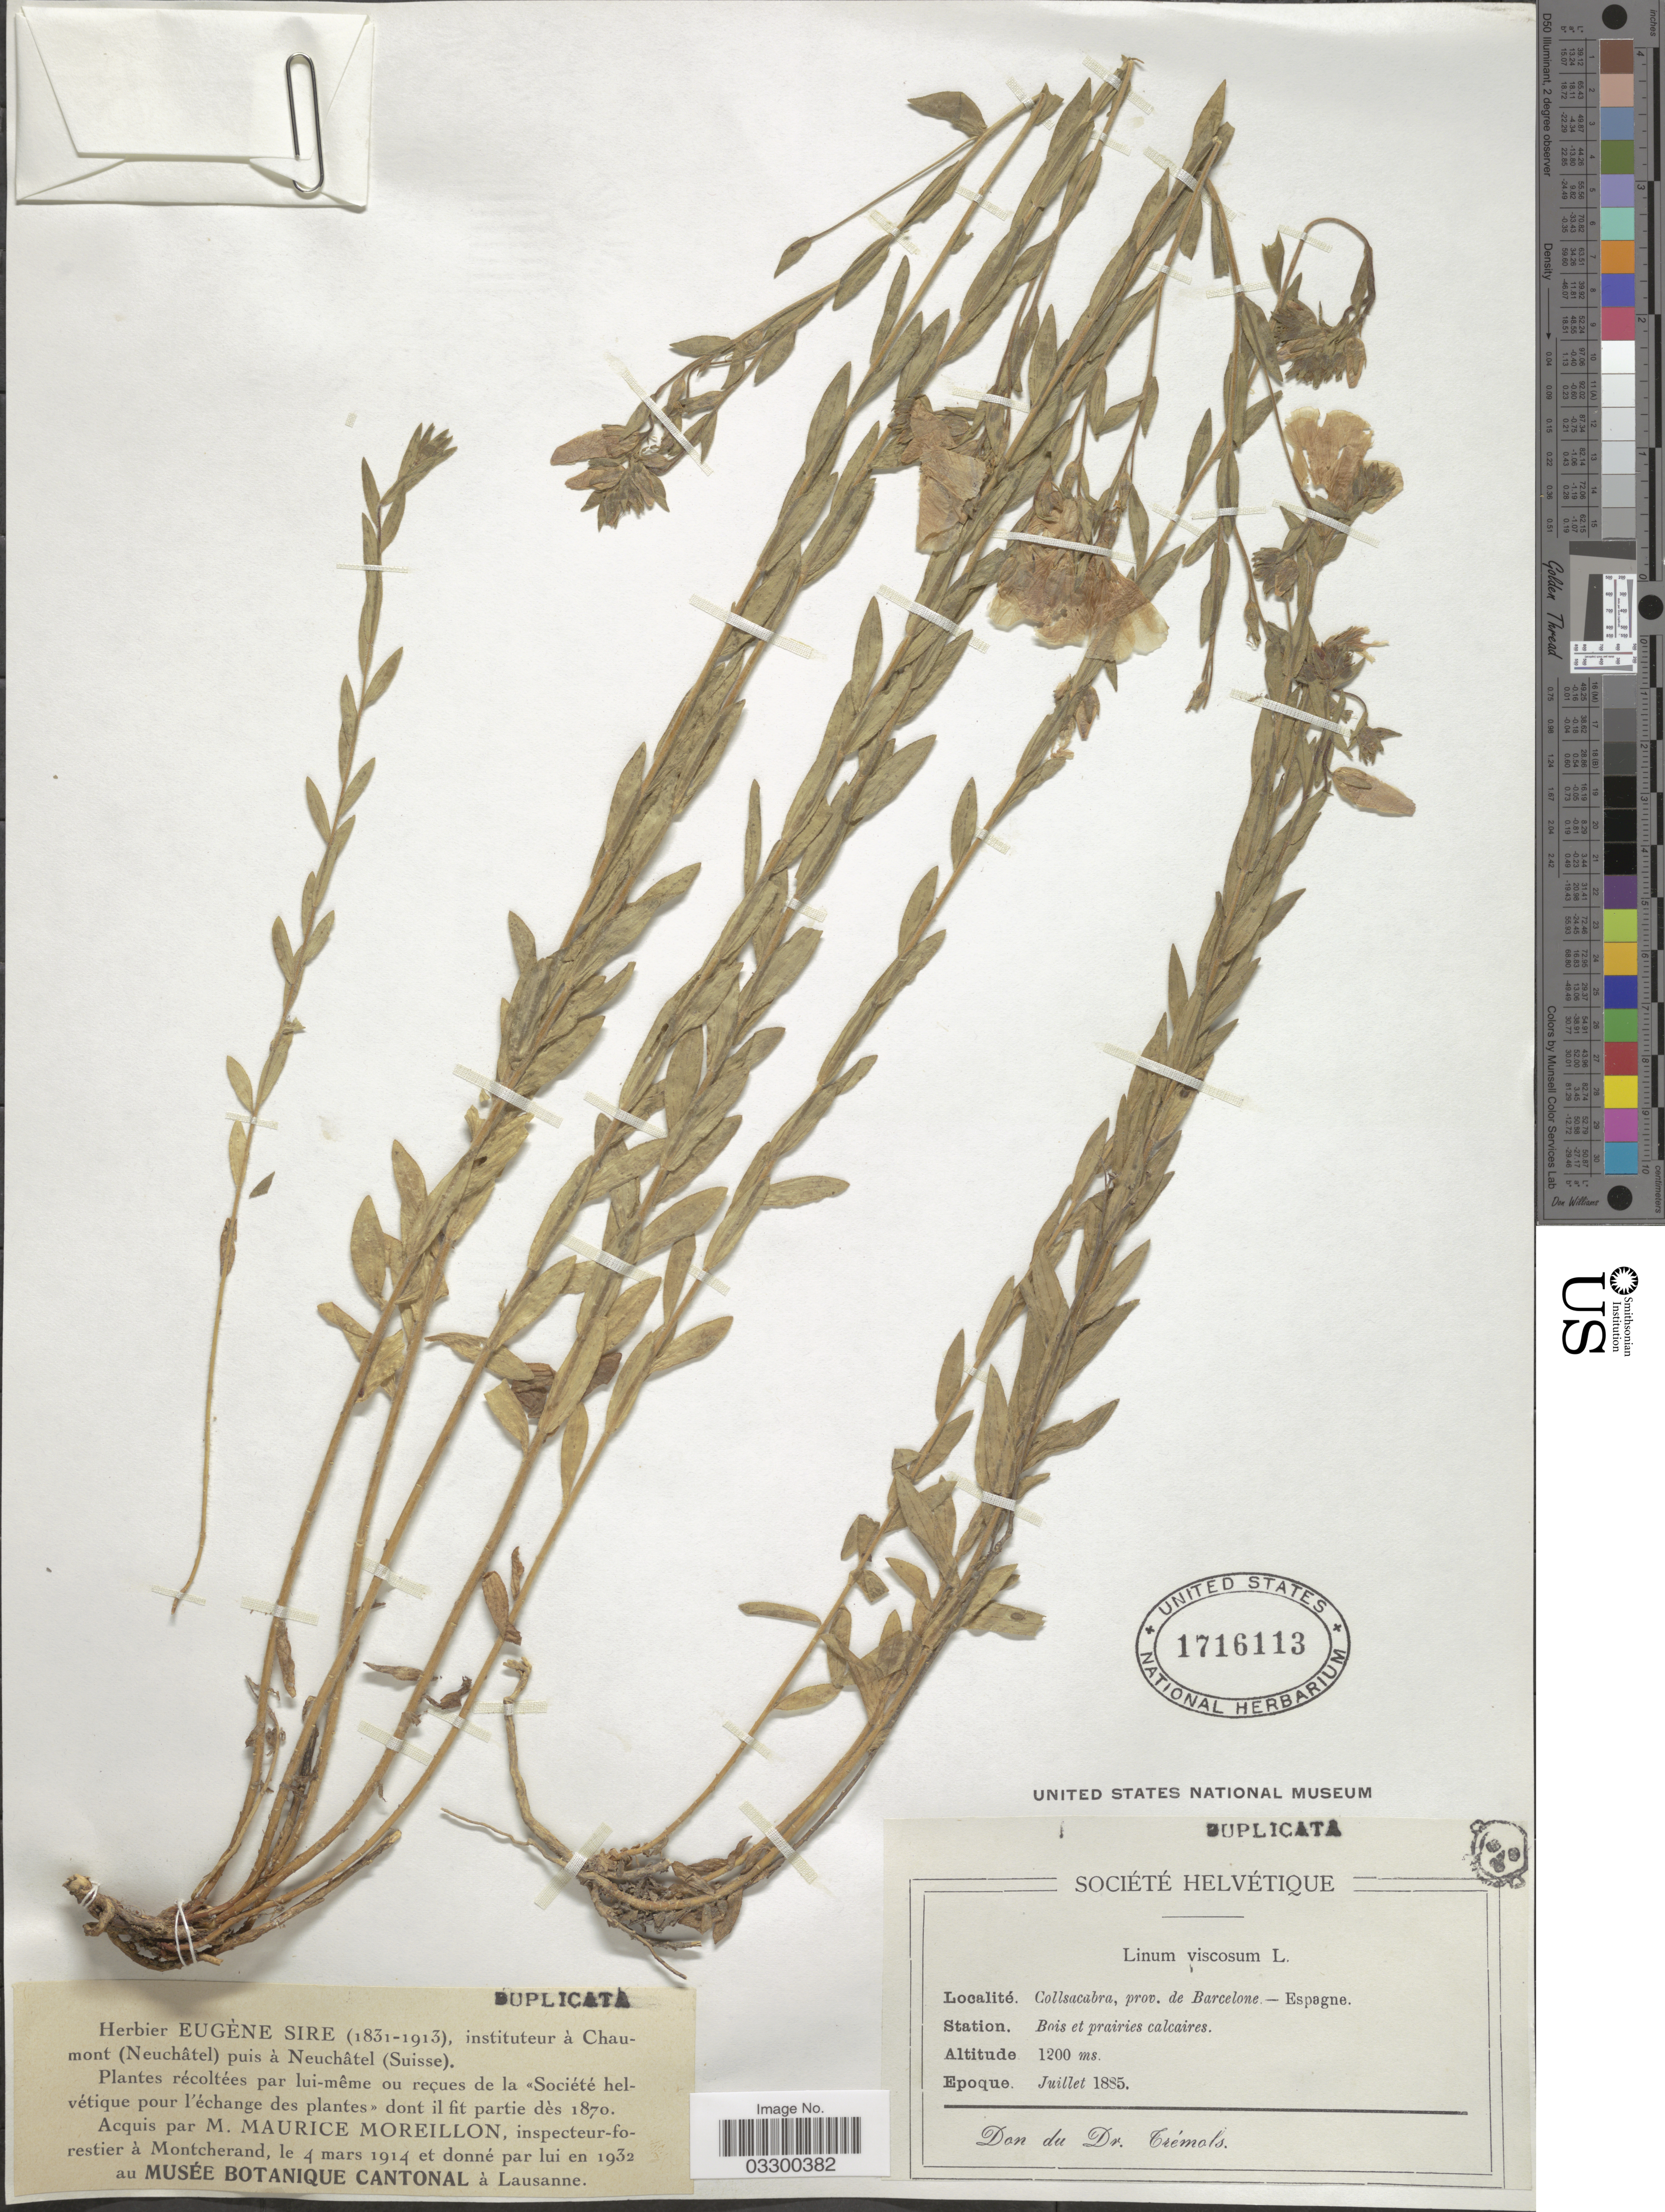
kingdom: Plantae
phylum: Tracheophyta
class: Magnoliopsida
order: Malpighiales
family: Linaceae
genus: Linum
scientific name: Linum viscosum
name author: L.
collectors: Trémols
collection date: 1885-07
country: Spain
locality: Collsacabra, prov. de Barcelone.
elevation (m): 1200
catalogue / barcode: US 1716113